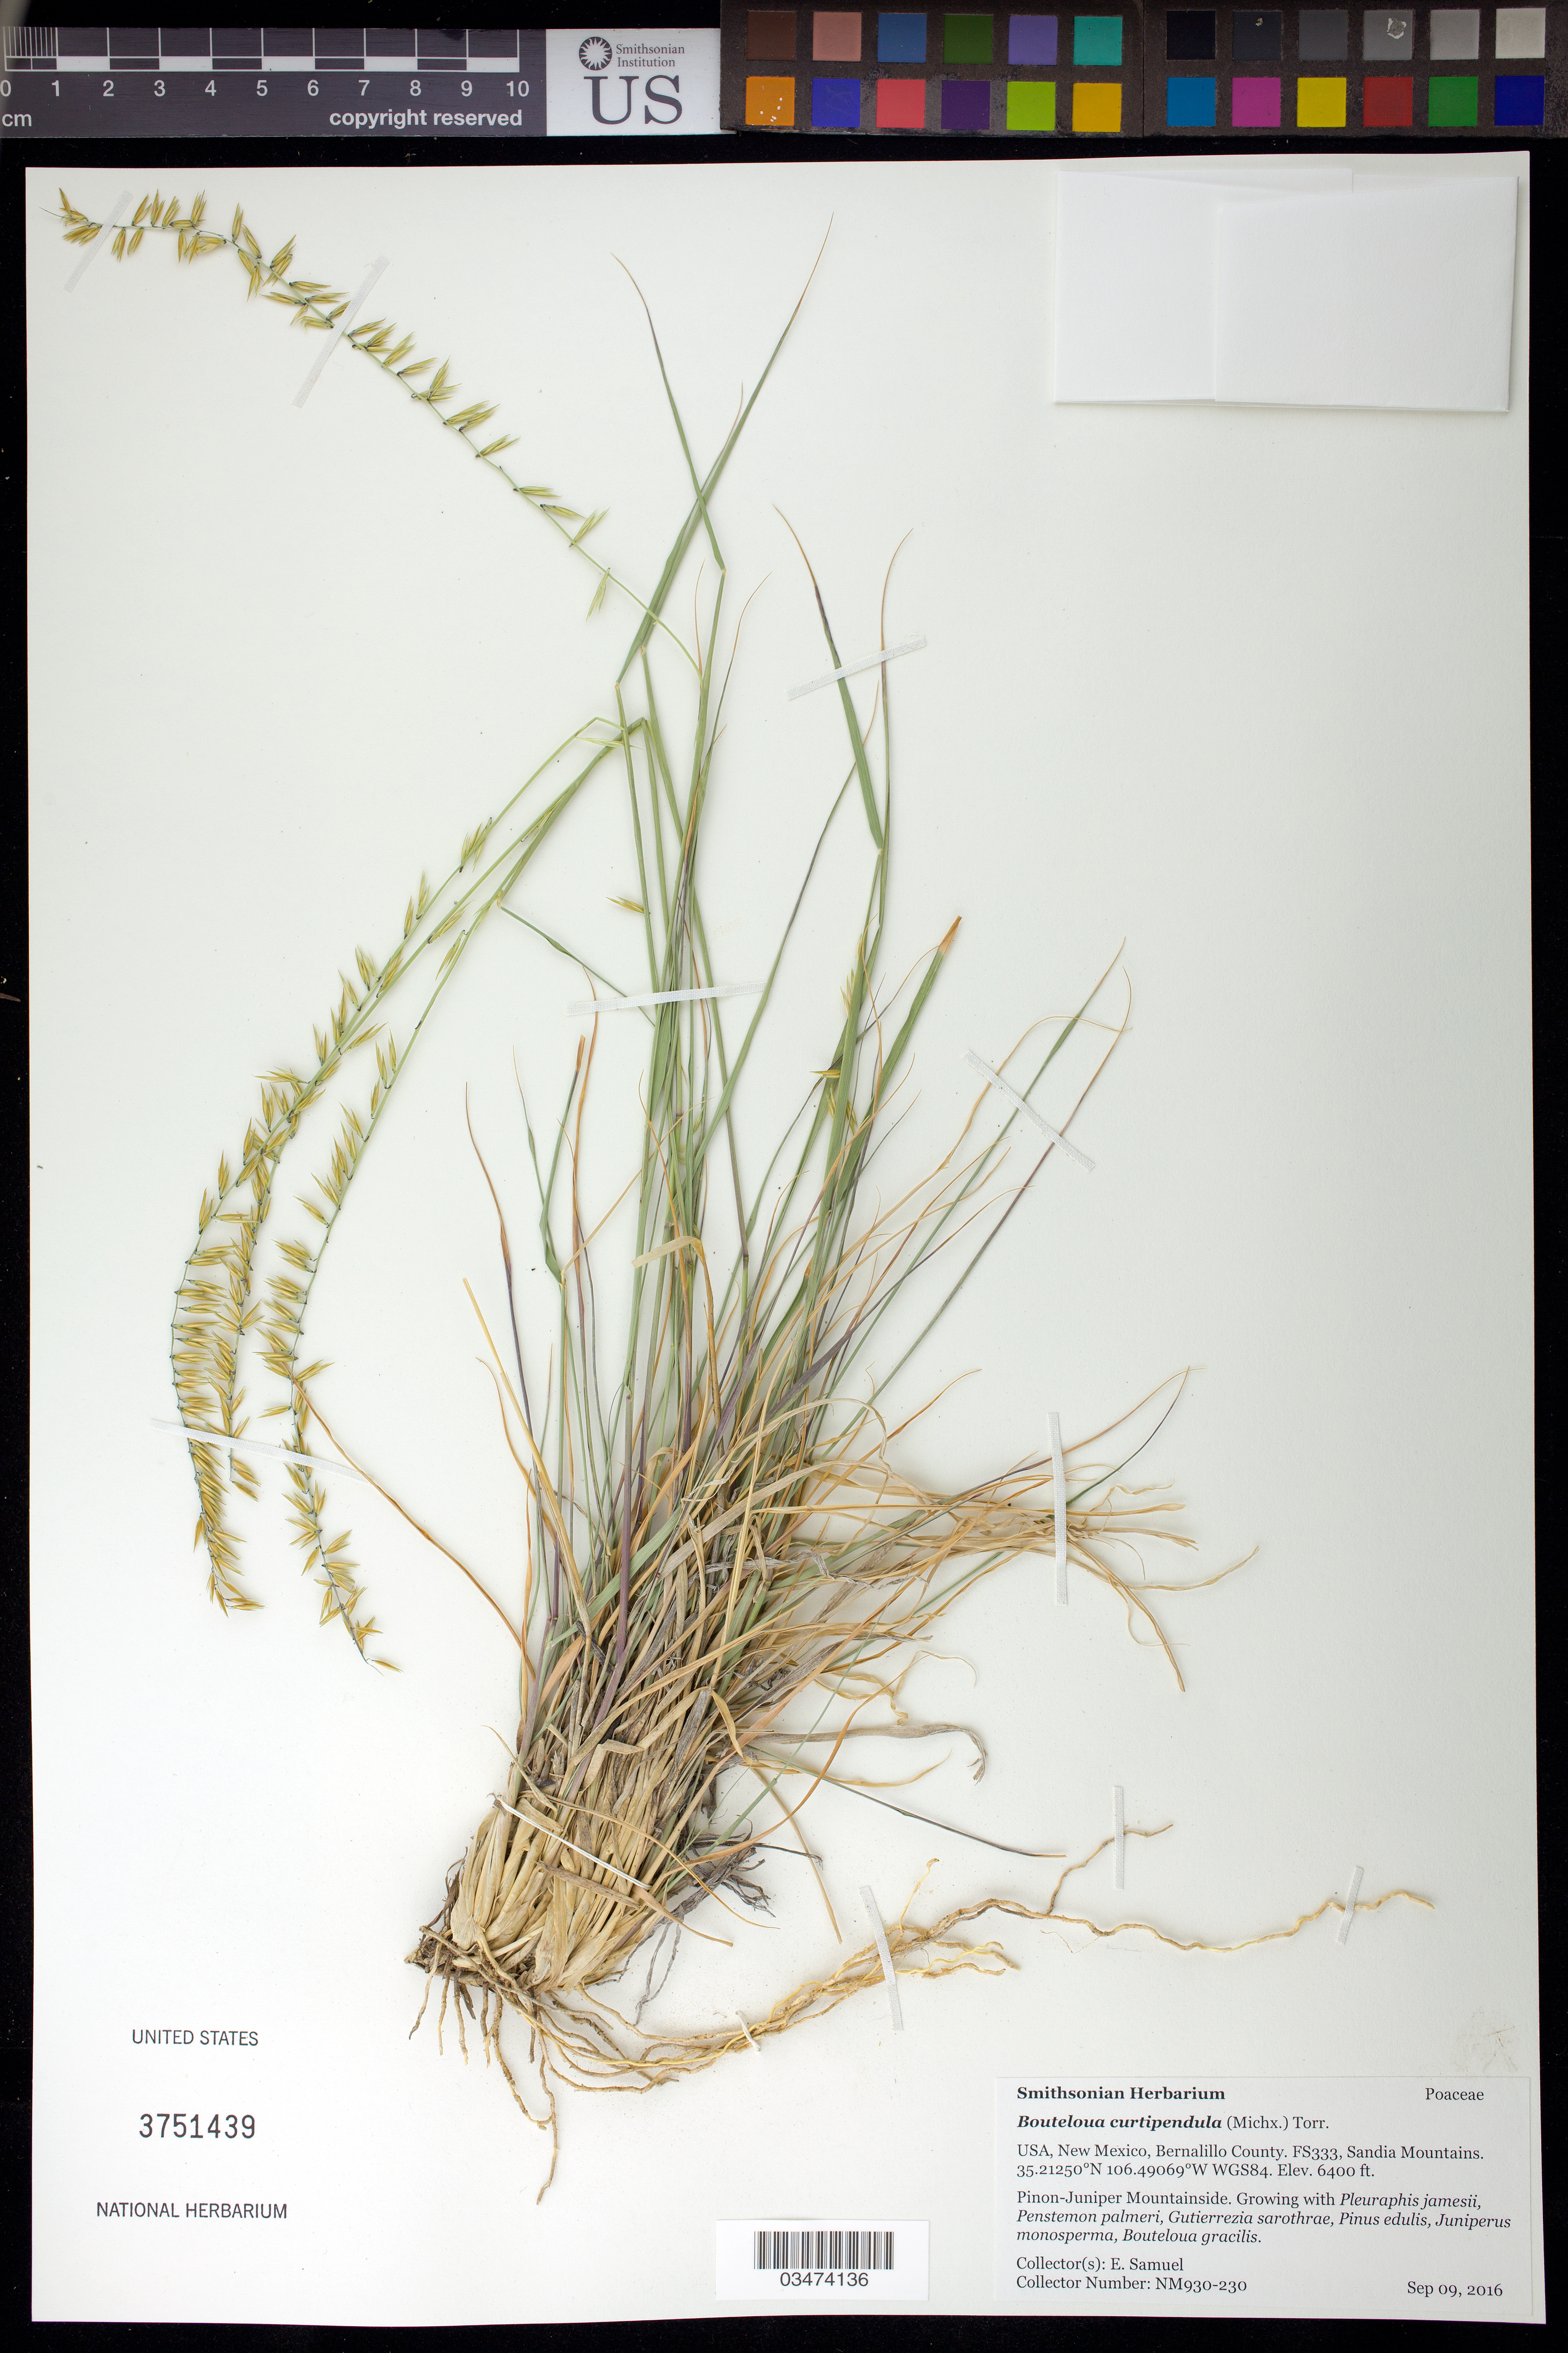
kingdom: Plantae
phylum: Tracheophyta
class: Liliopsida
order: Poales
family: Poaceae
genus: Bouteloua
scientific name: Bouteloua curtipendula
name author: (Michx.) Torr.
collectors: E. Samuel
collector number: NM930-230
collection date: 2016-09-09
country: United States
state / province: New Mexico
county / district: Bernalillo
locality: Sandia Mountains. FS 333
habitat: Pinon-Juniper Mountainside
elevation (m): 1951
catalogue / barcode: US 3751439